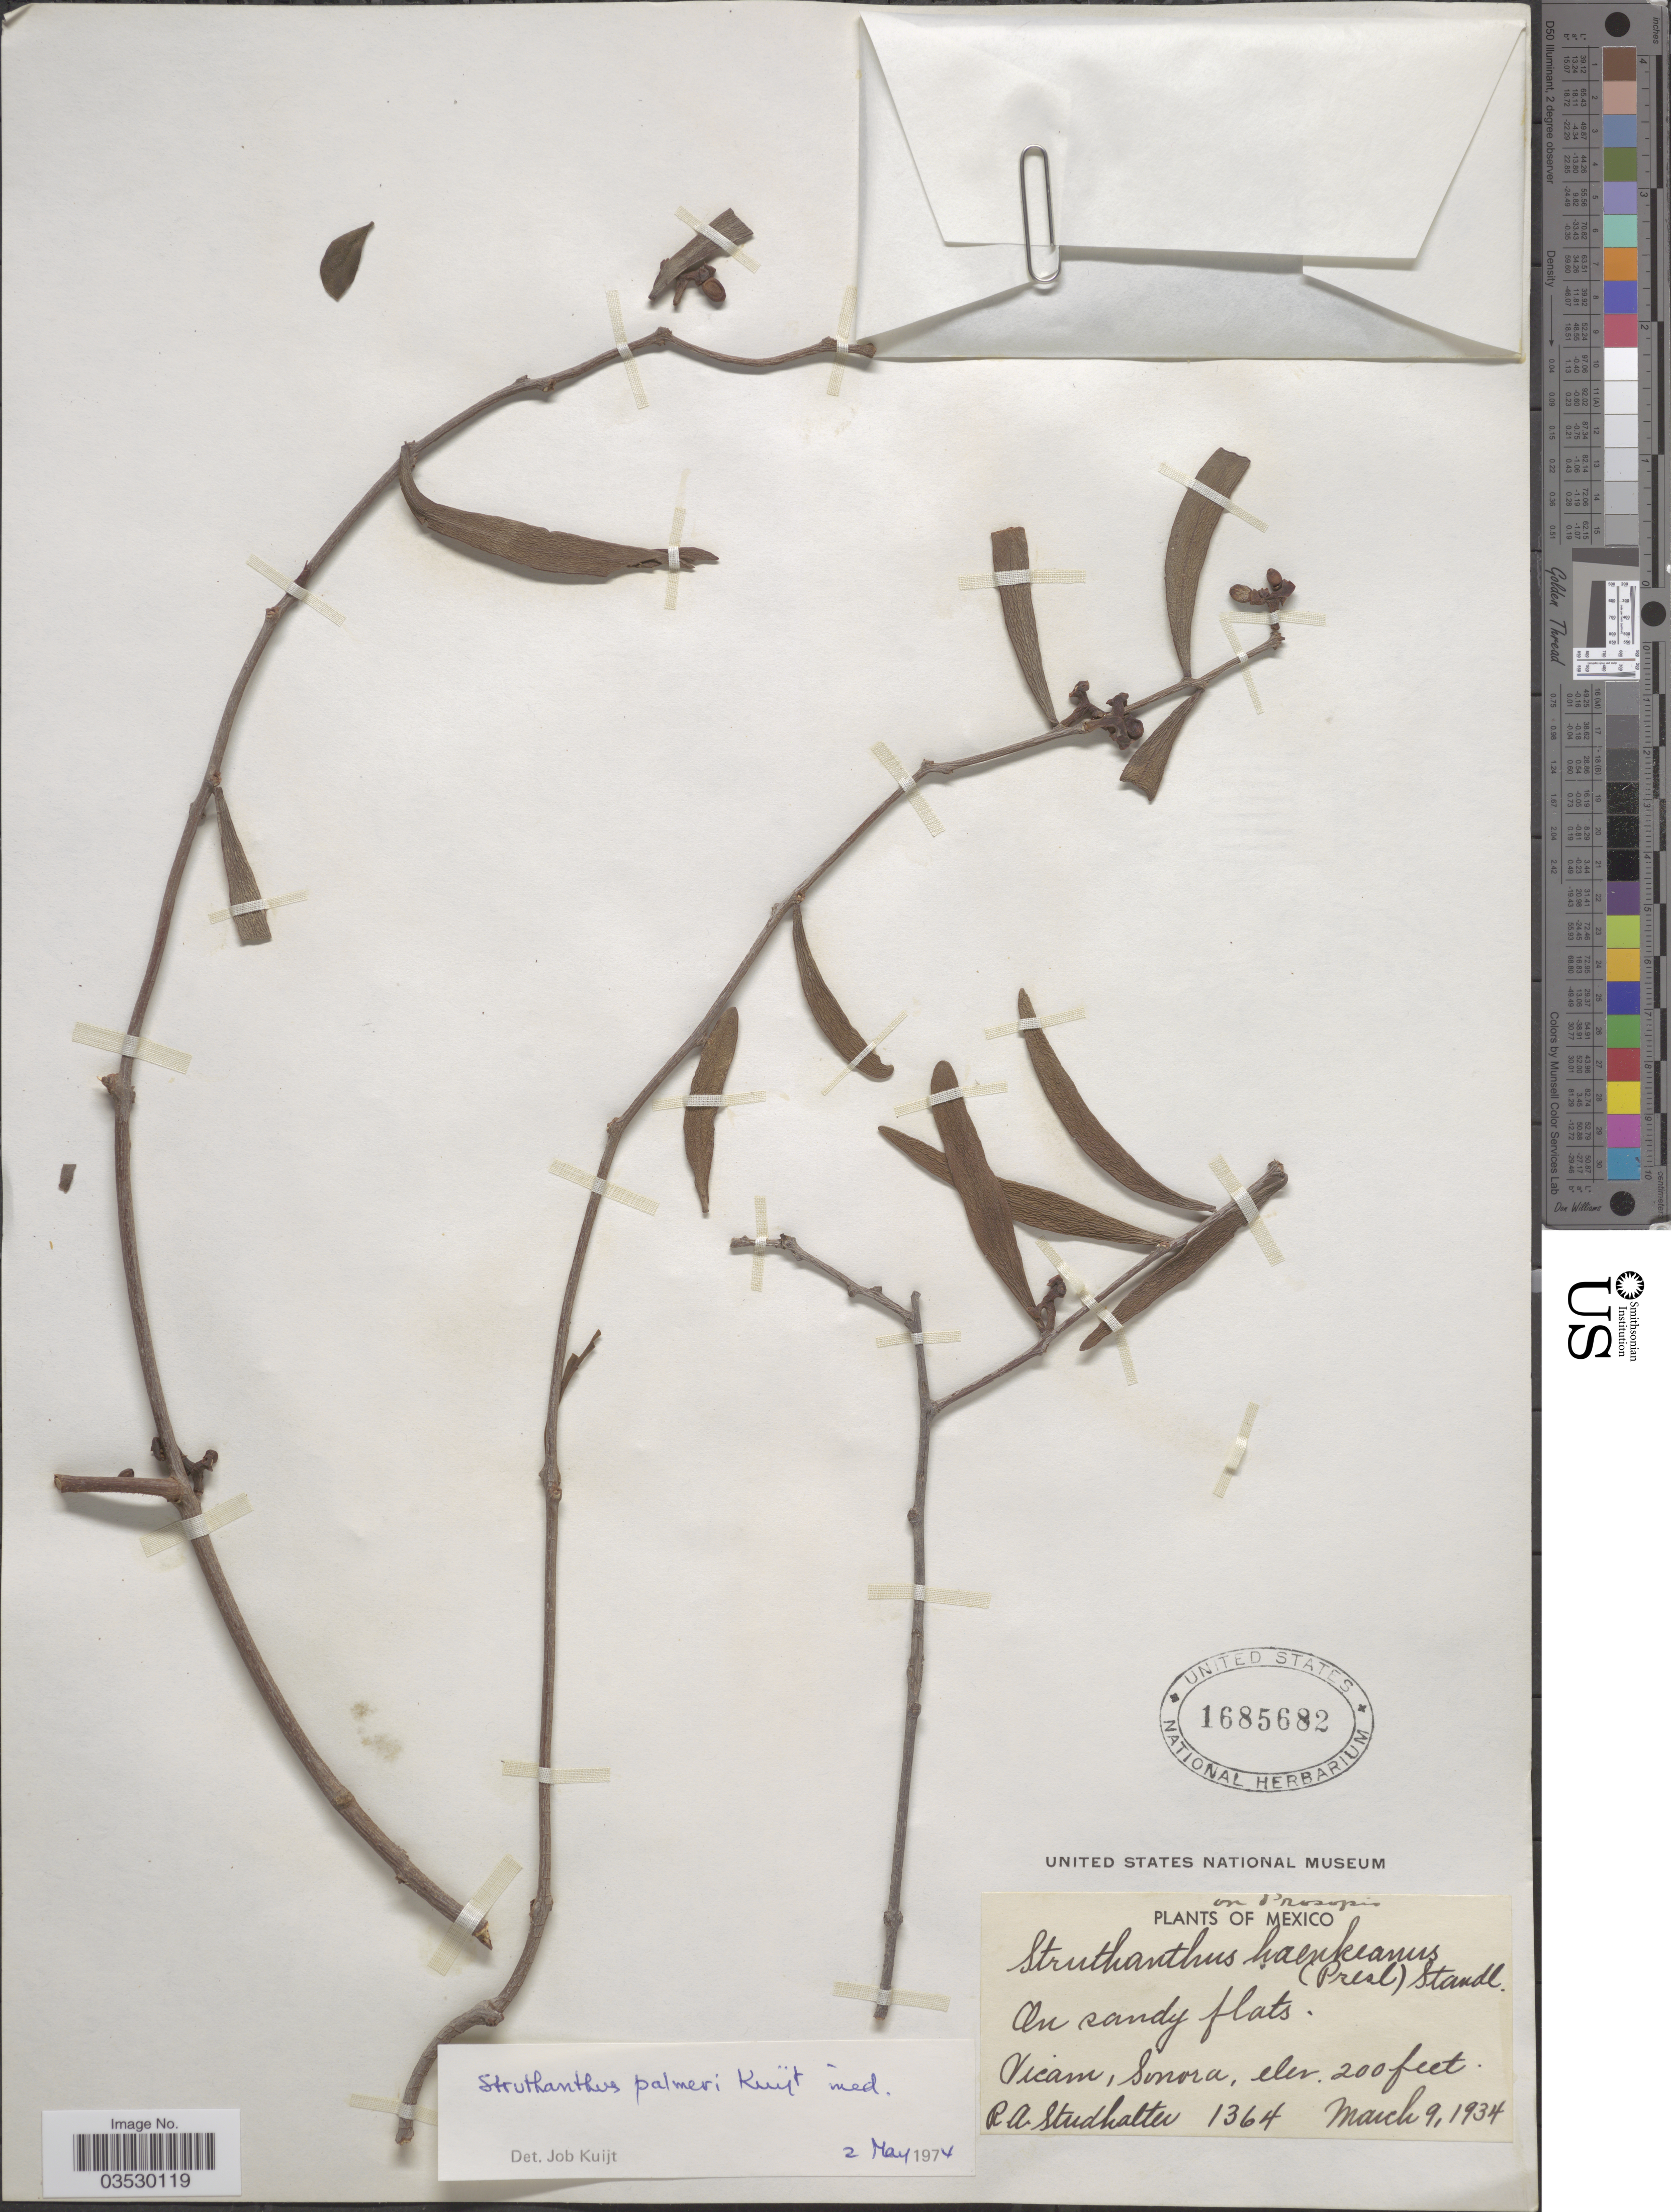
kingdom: Plantae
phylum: Tracheophyta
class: Magnoliopsida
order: Santalales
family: Loranthaceae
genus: Struthanthus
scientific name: Struthanthus palmeri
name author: Kuijt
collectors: R. Studhalter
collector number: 1364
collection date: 1934-03-09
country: Mexico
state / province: Sonora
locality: Vicam.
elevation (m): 61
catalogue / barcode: US 1685682